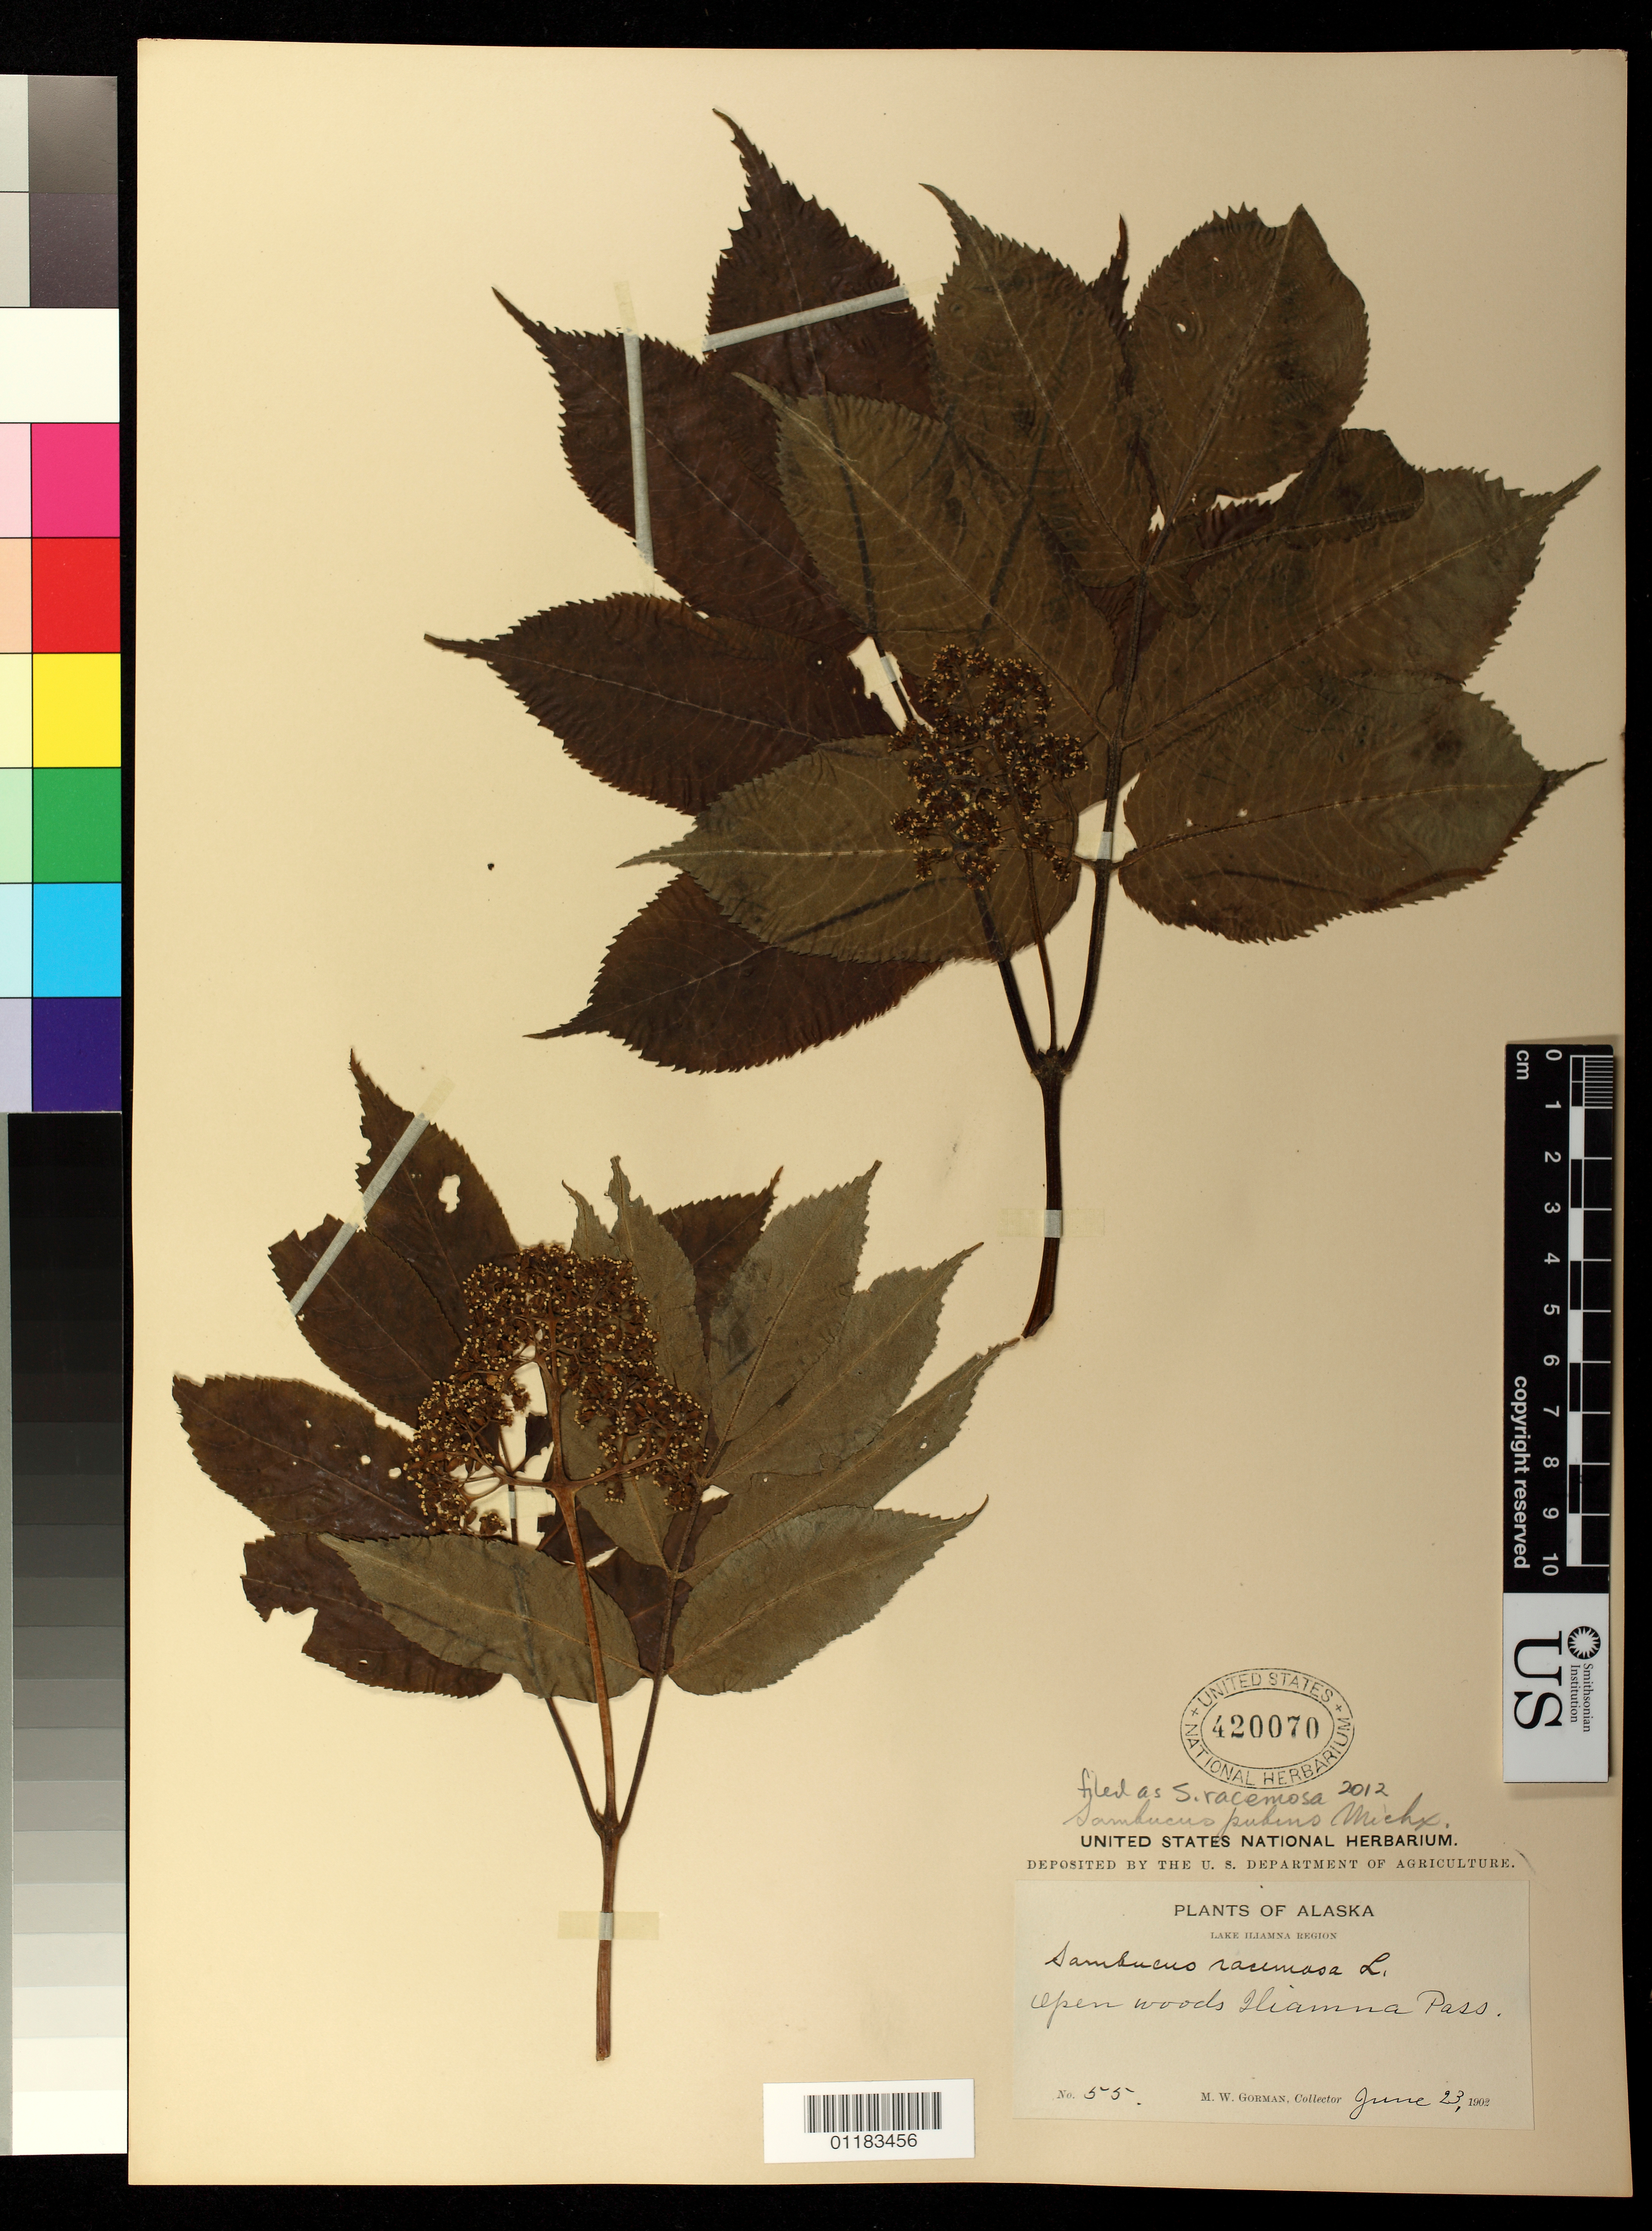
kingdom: Plantae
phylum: Tracheophyta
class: Magnoliopsida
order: Dipsacales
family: Viburnaceae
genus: Sambucus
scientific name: Sambucus racemosa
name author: L.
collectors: M. W. Gorman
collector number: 55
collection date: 1902-06-23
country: United States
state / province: Alaska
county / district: Lake and Peninsula Borough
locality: Open woods Iliamna Passage.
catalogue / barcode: US 420070